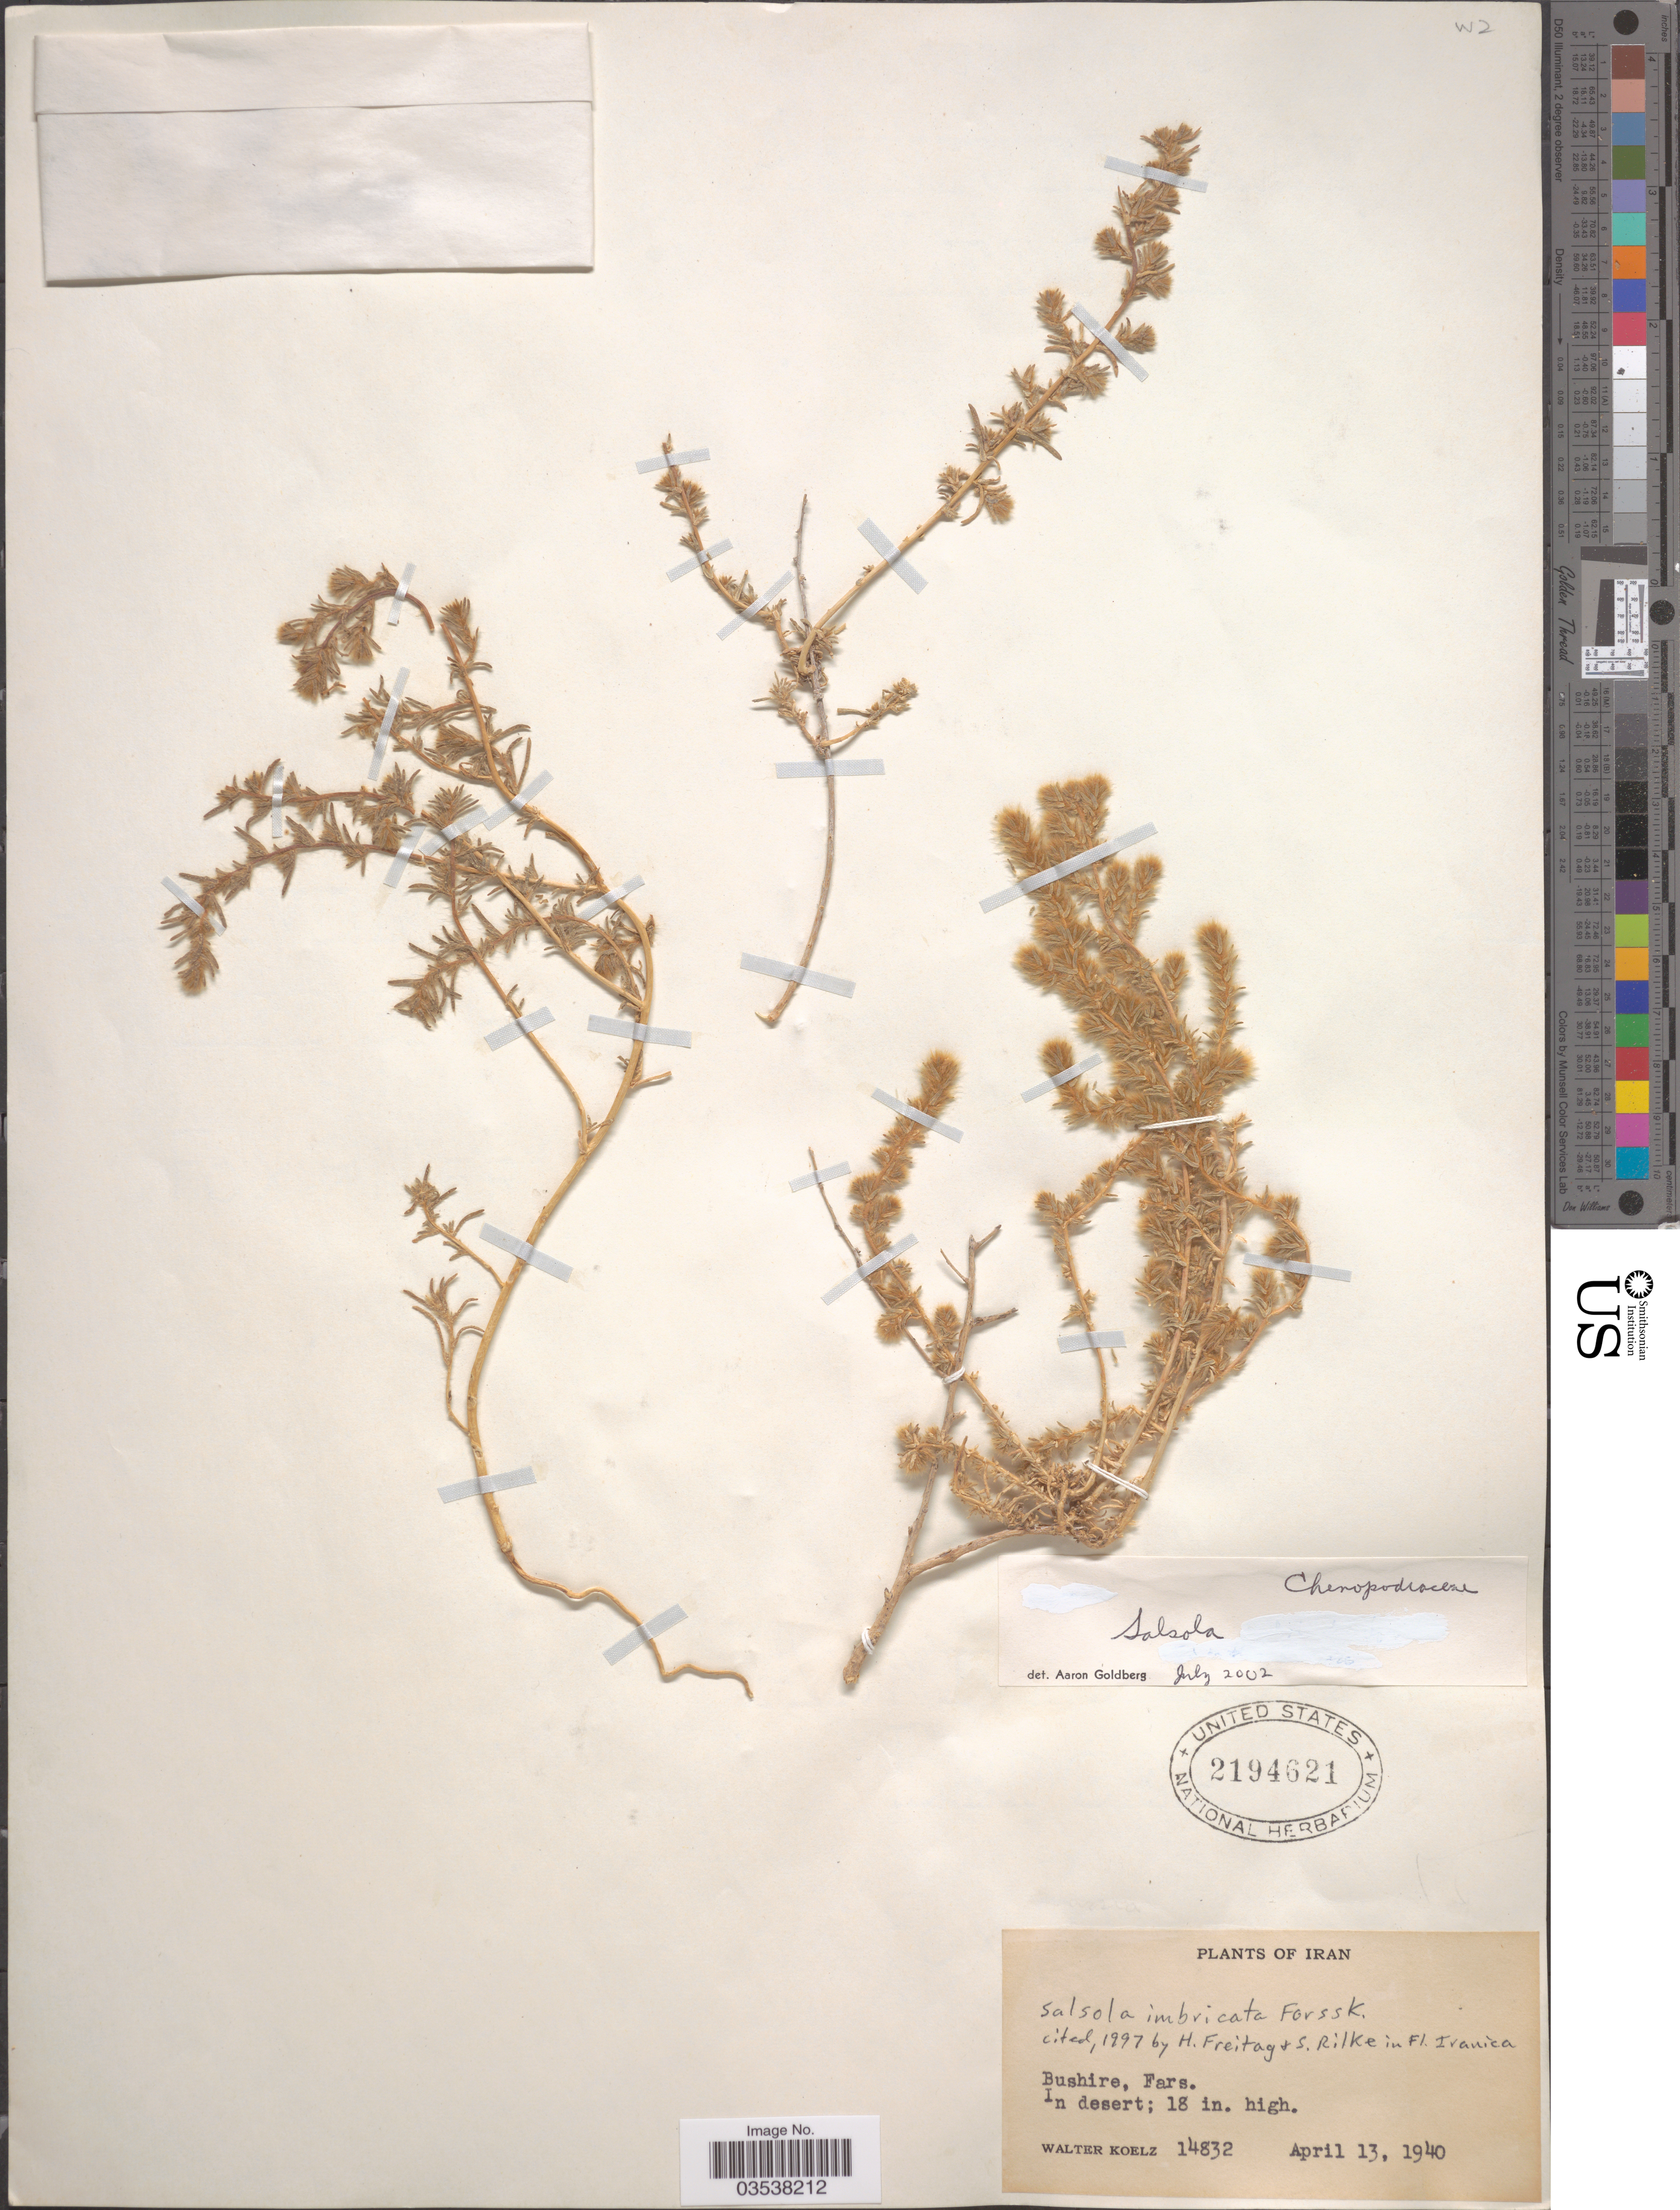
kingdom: Plantae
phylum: Tracheophyta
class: Magnoliopsida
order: Caryophyllales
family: Amaranthaceae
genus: Caroxylon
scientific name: Caroxylon imbricatum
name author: (Forssk.) Moq.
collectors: W. N. Koelz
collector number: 14832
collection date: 1940-04-13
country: Iran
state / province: Fars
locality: Bushire.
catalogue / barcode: US 2194621